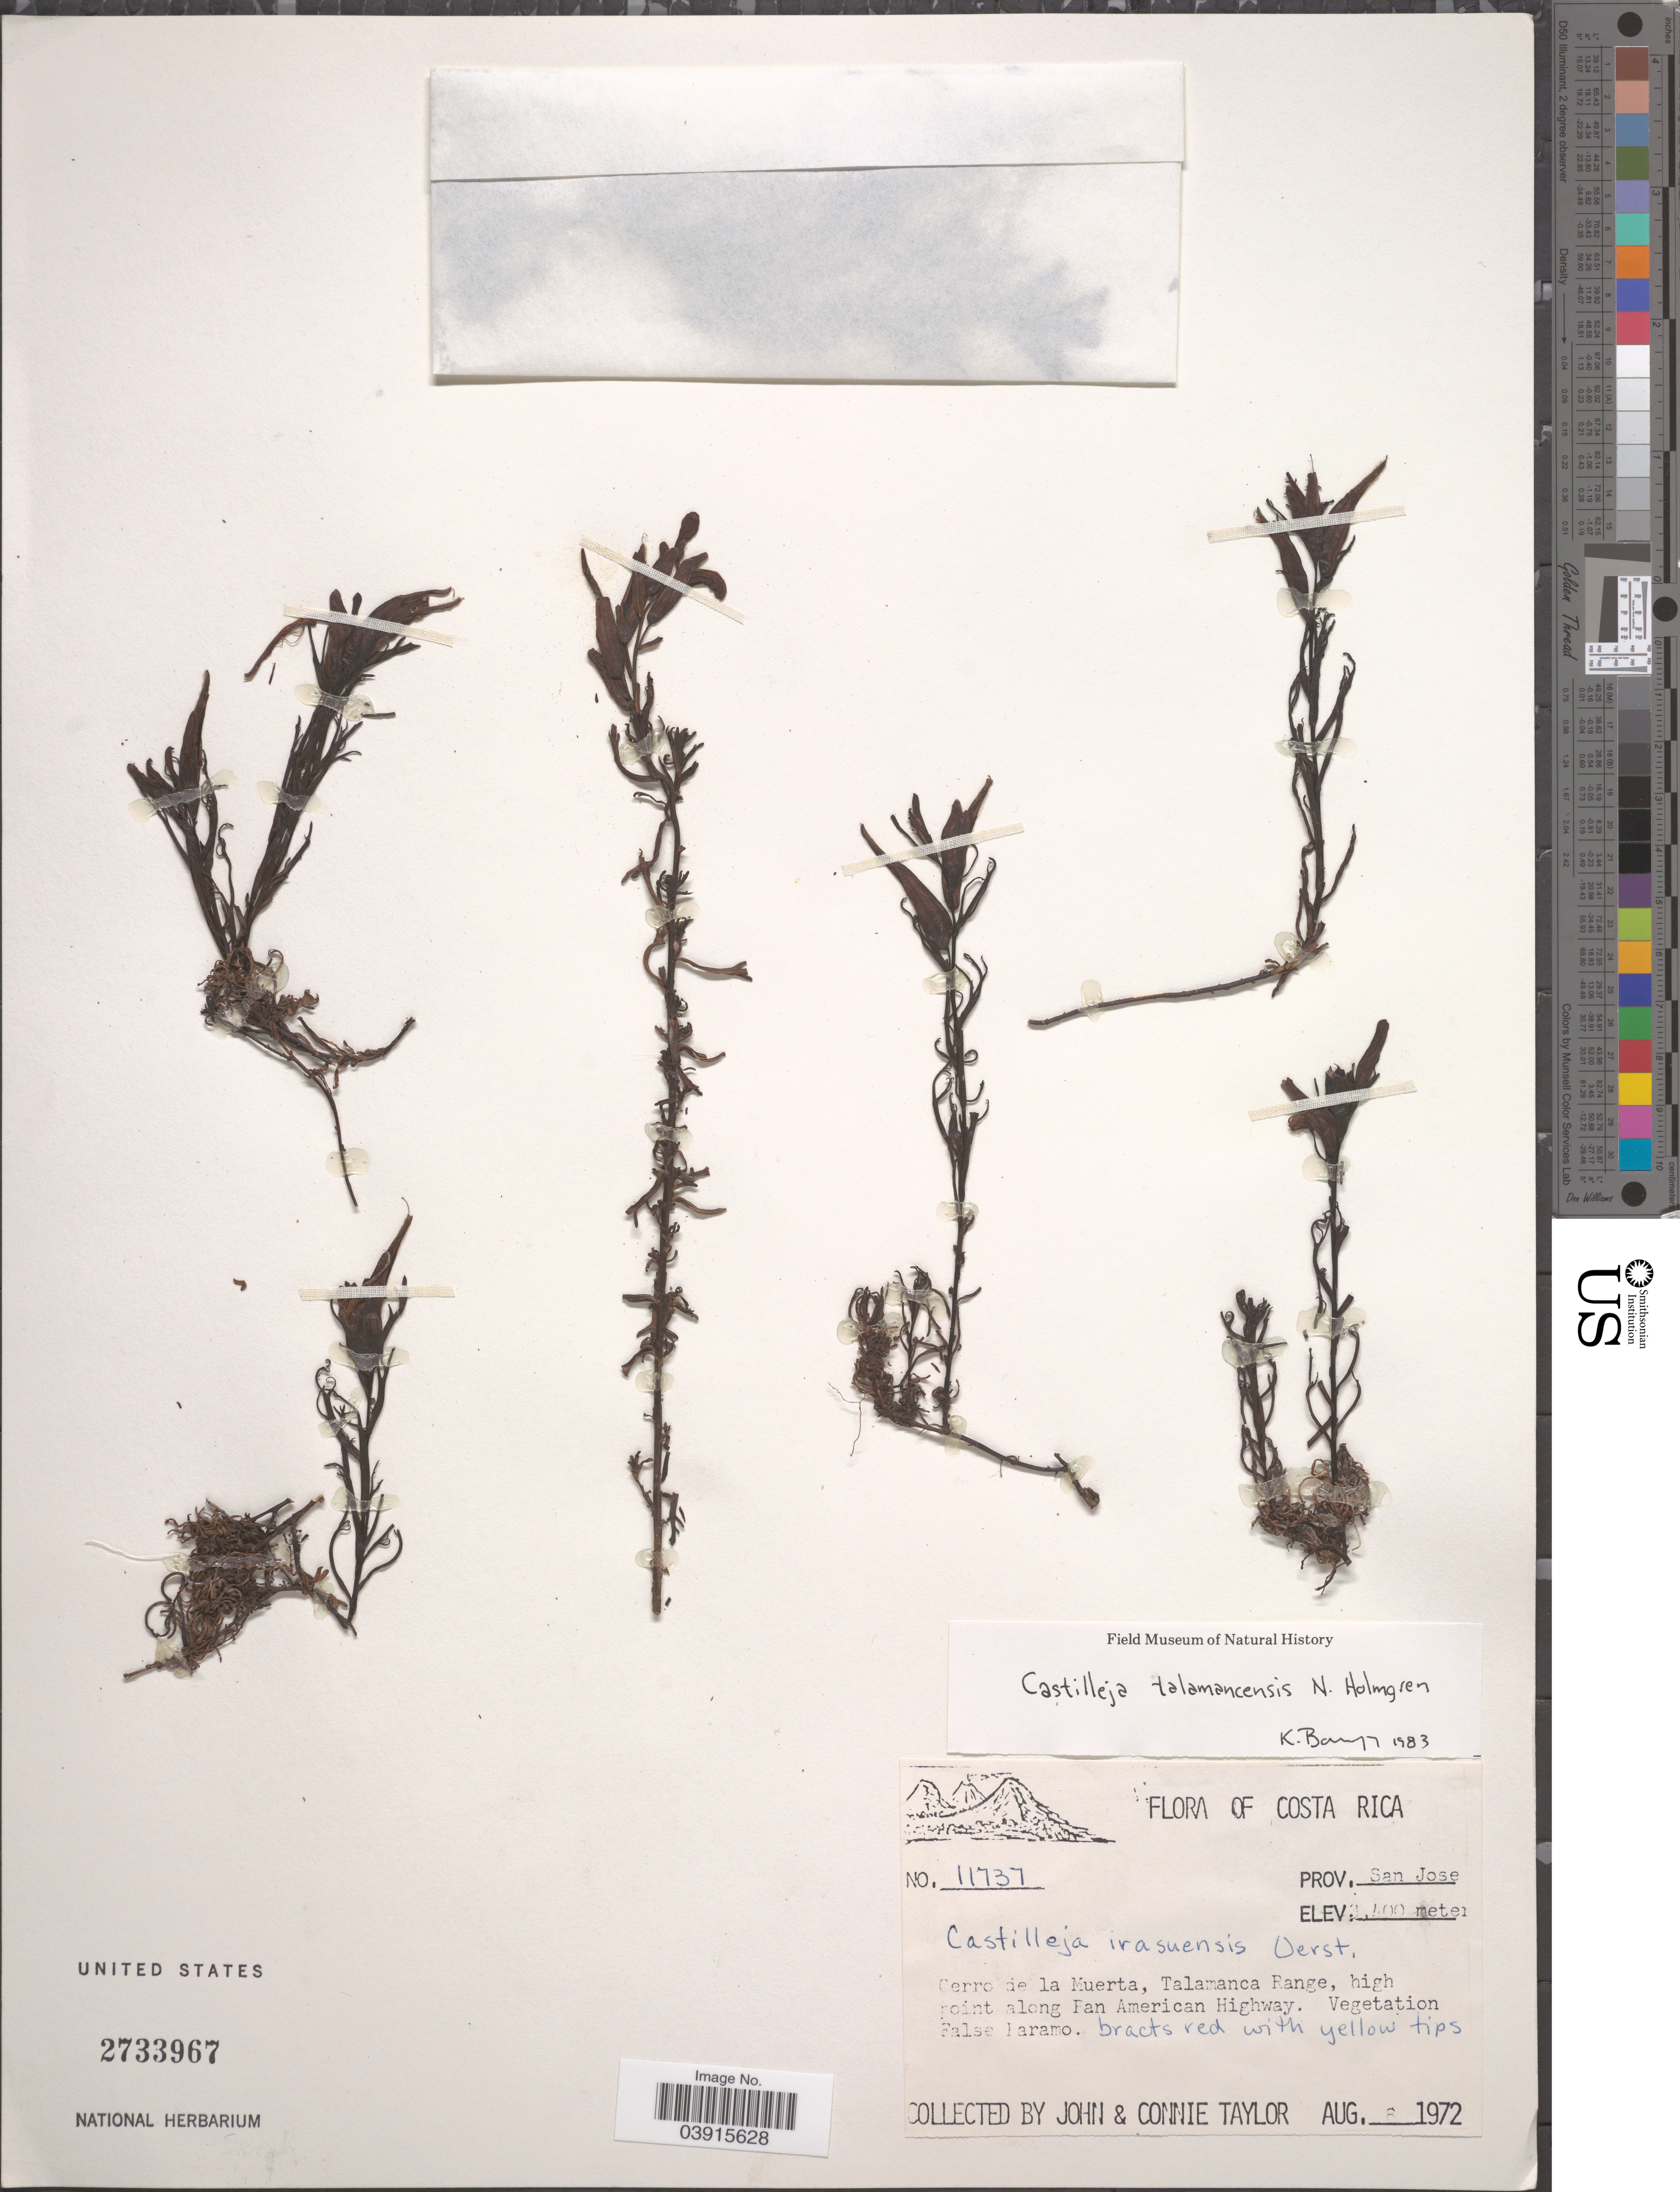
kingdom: Plantae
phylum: Tracheophyta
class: Magnoliopsida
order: Lamiales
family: Orobanchaceae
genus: Castilleja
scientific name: Castilleja talamancensis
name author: N.H. Holmgren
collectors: J. Taylor & C. Taylor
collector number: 11737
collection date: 1972-08-08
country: Costa Rica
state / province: San José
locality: Cerro de la Muerta, Talamanca Range, high point along Pan American Highway.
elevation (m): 1400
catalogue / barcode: US 2733967